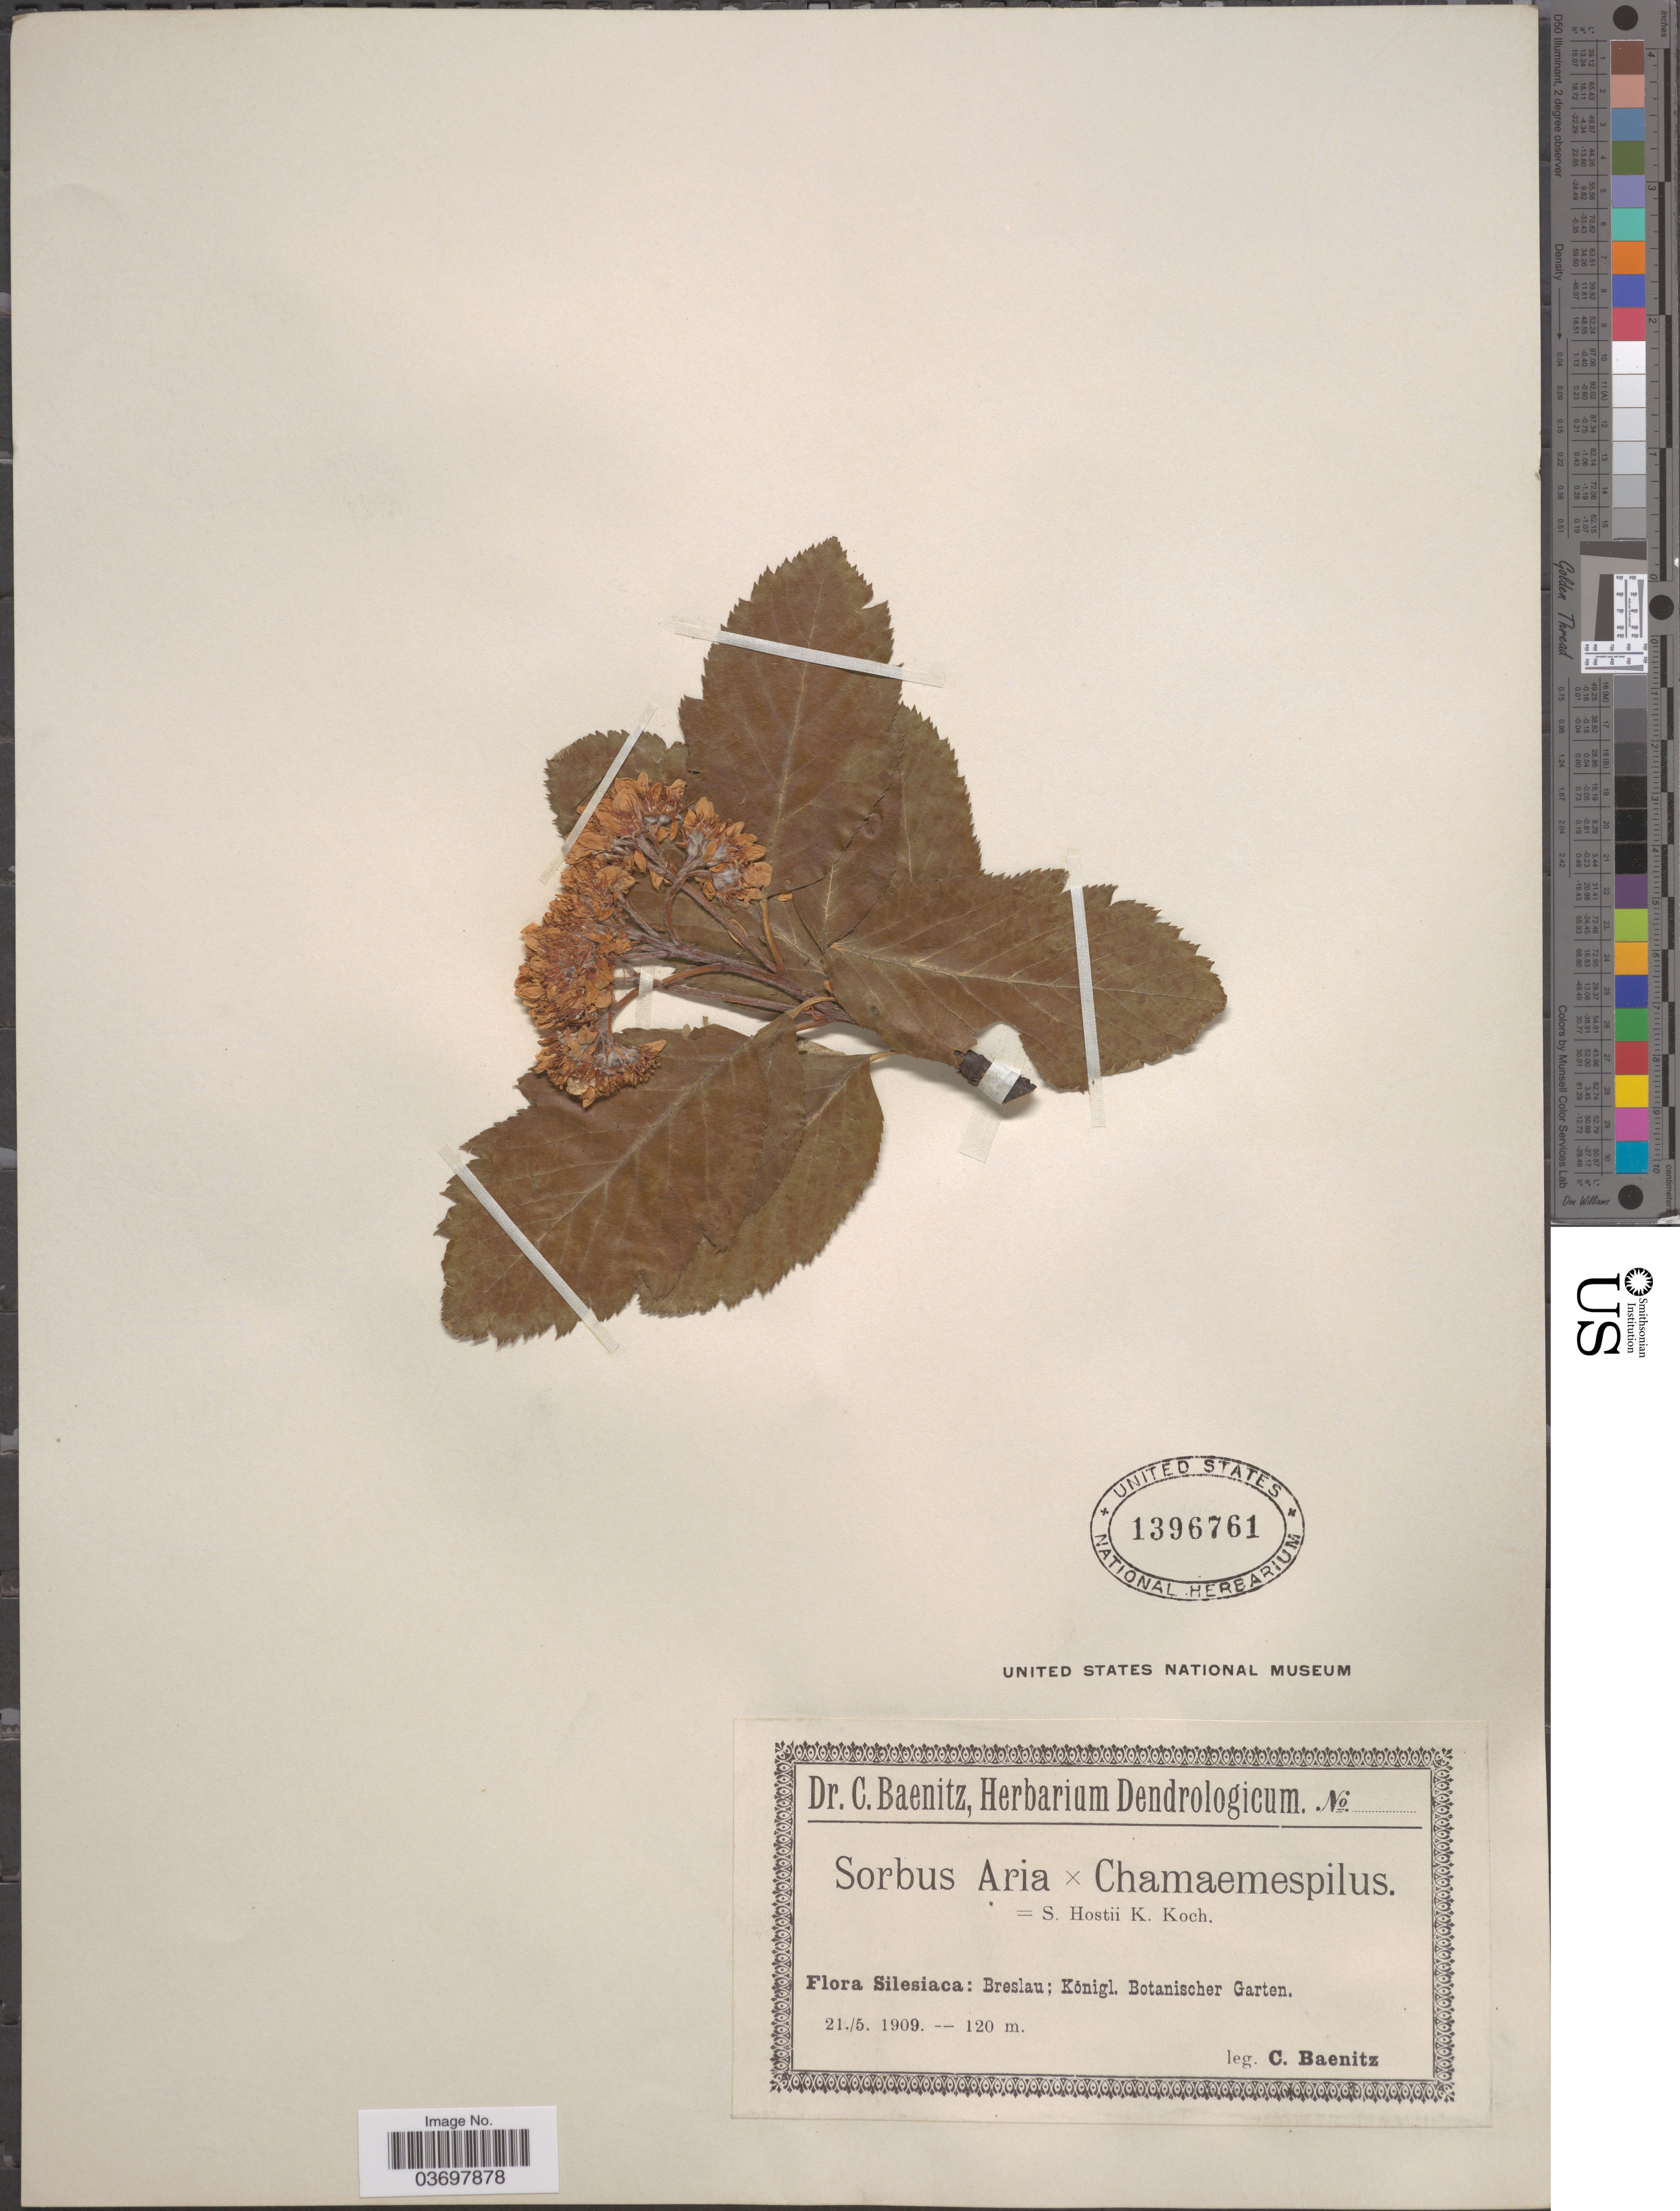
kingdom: Plantae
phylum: Tracheophyta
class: Magnoliopsida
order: Rosales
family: Rosaceae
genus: Sorbus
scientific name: Sorbus aria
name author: (L.) Crantz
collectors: C. G. Baenitz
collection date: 1909-05-21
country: Poland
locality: Silesiaca: Breslau; Kônigl. Botanischer Garten.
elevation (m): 120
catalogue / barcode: US 1396761